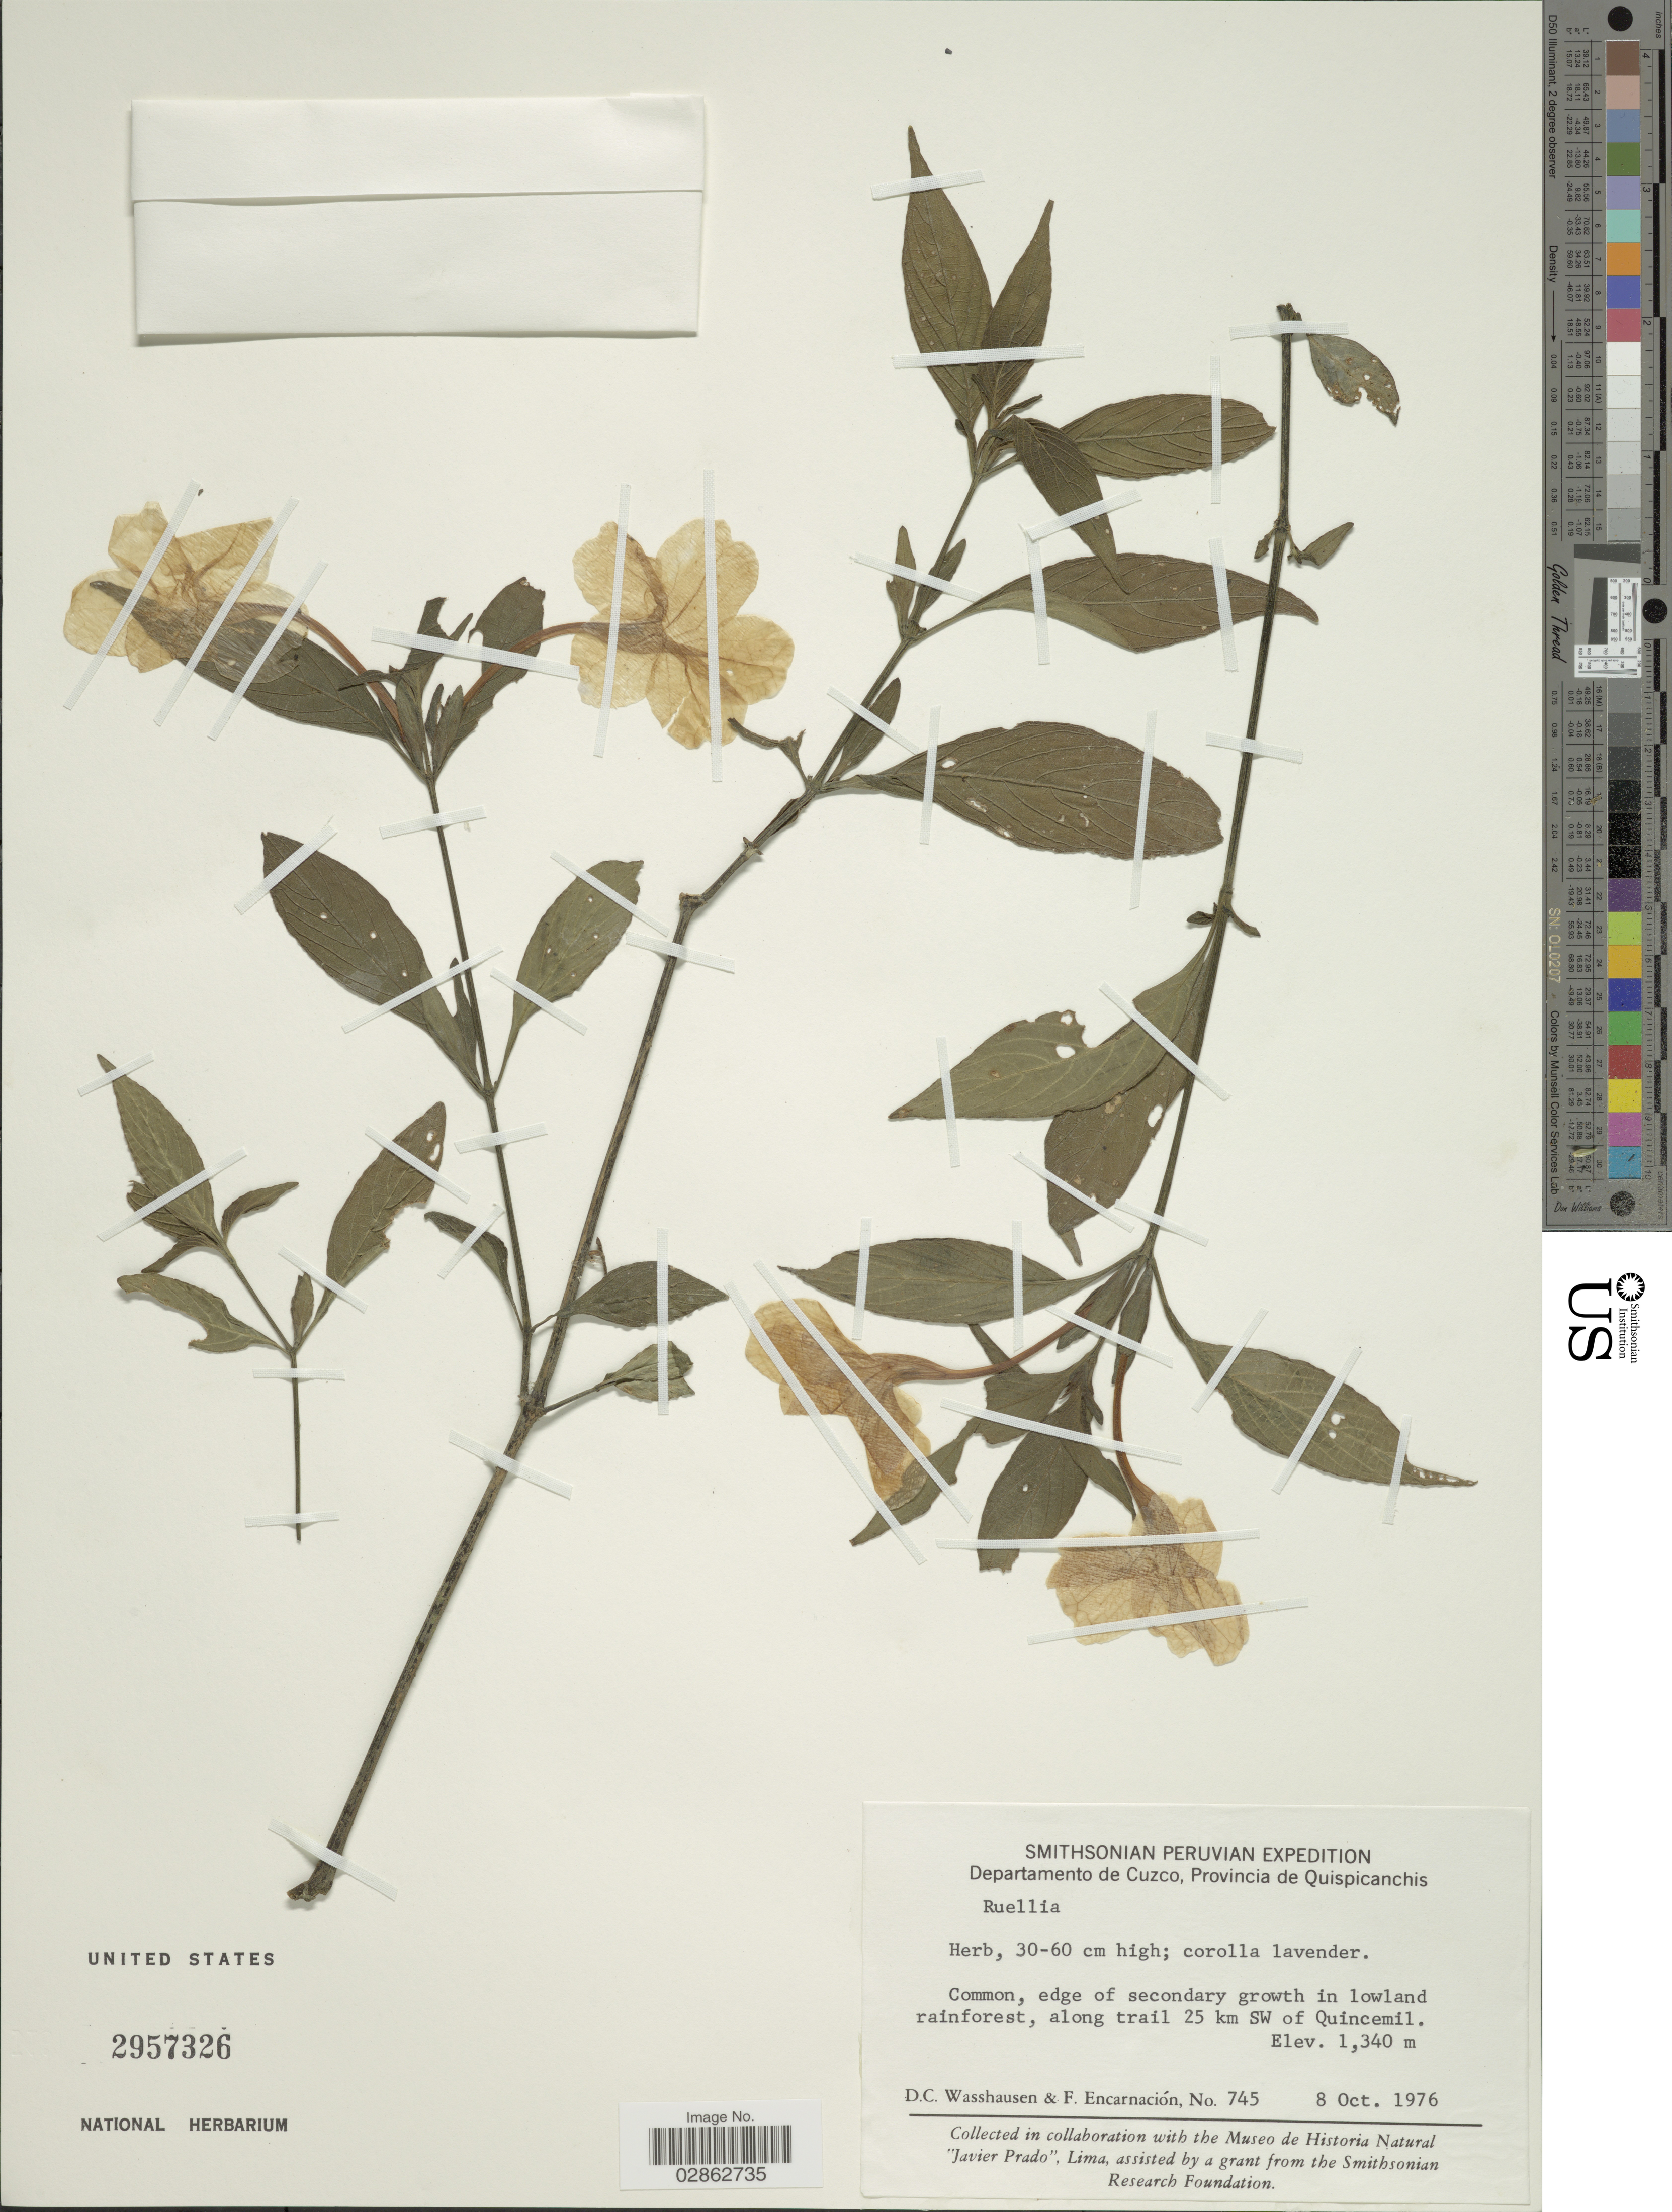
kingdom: Plantae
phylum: Tracheophyta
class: Magnoliopsida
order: Lamiales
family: Acanthaceae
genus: Ruellia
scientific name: Ruellia sp.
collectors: D. C. Wasshausen & F. Encarnación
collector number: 745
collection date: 1976-10-08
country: Peru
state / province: Cusco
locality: Departamento de Cuzco, Provincia de Quispicanchis. Along trail 25 km SW of Quincemil.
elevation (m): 1340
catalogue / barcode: US 2957326